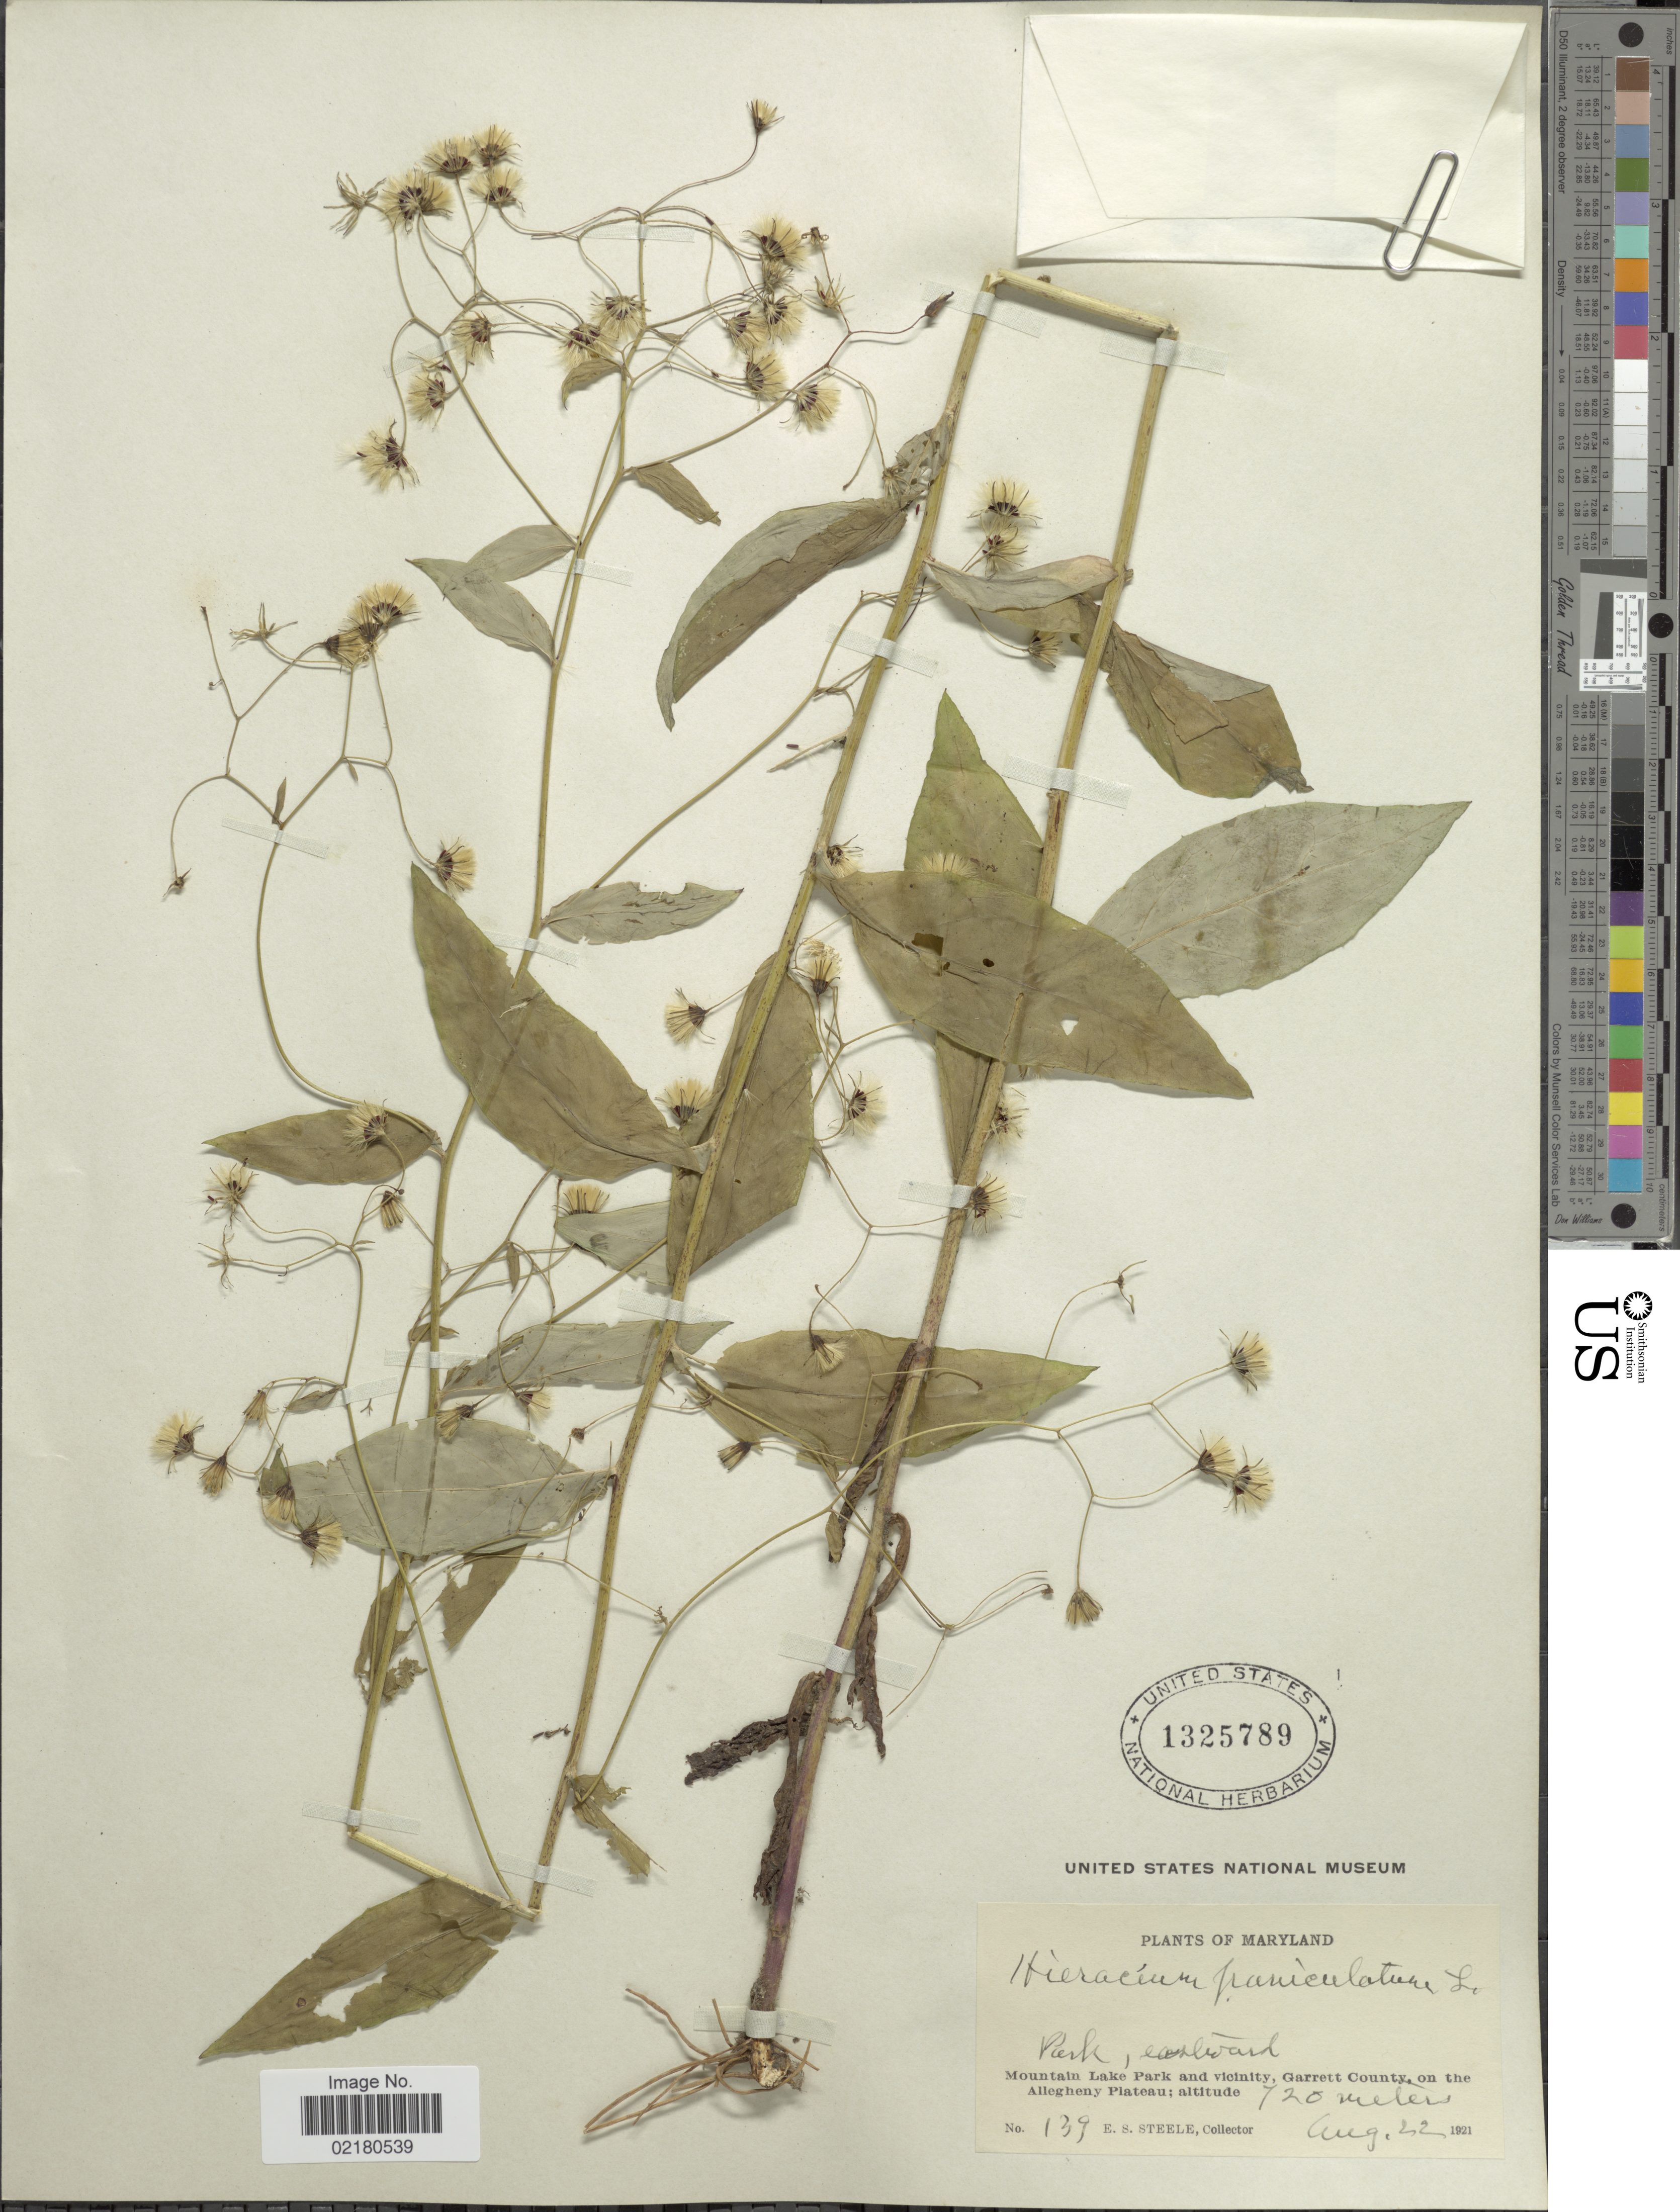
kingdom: Plantae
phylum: Tracheophyta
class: Magnoliopsida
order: Asterales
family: Asteraceae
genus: Hieracium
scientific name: Hieracium paniculatum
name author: L.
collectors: E. Steele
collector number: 139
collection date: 1921-08-22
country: United States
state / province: Maryland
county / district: Garrett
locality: Mountain Lake Park, and Vicinity, Garrett County, on the Allegheny Plateau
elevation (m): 720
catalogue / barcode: US 1325789